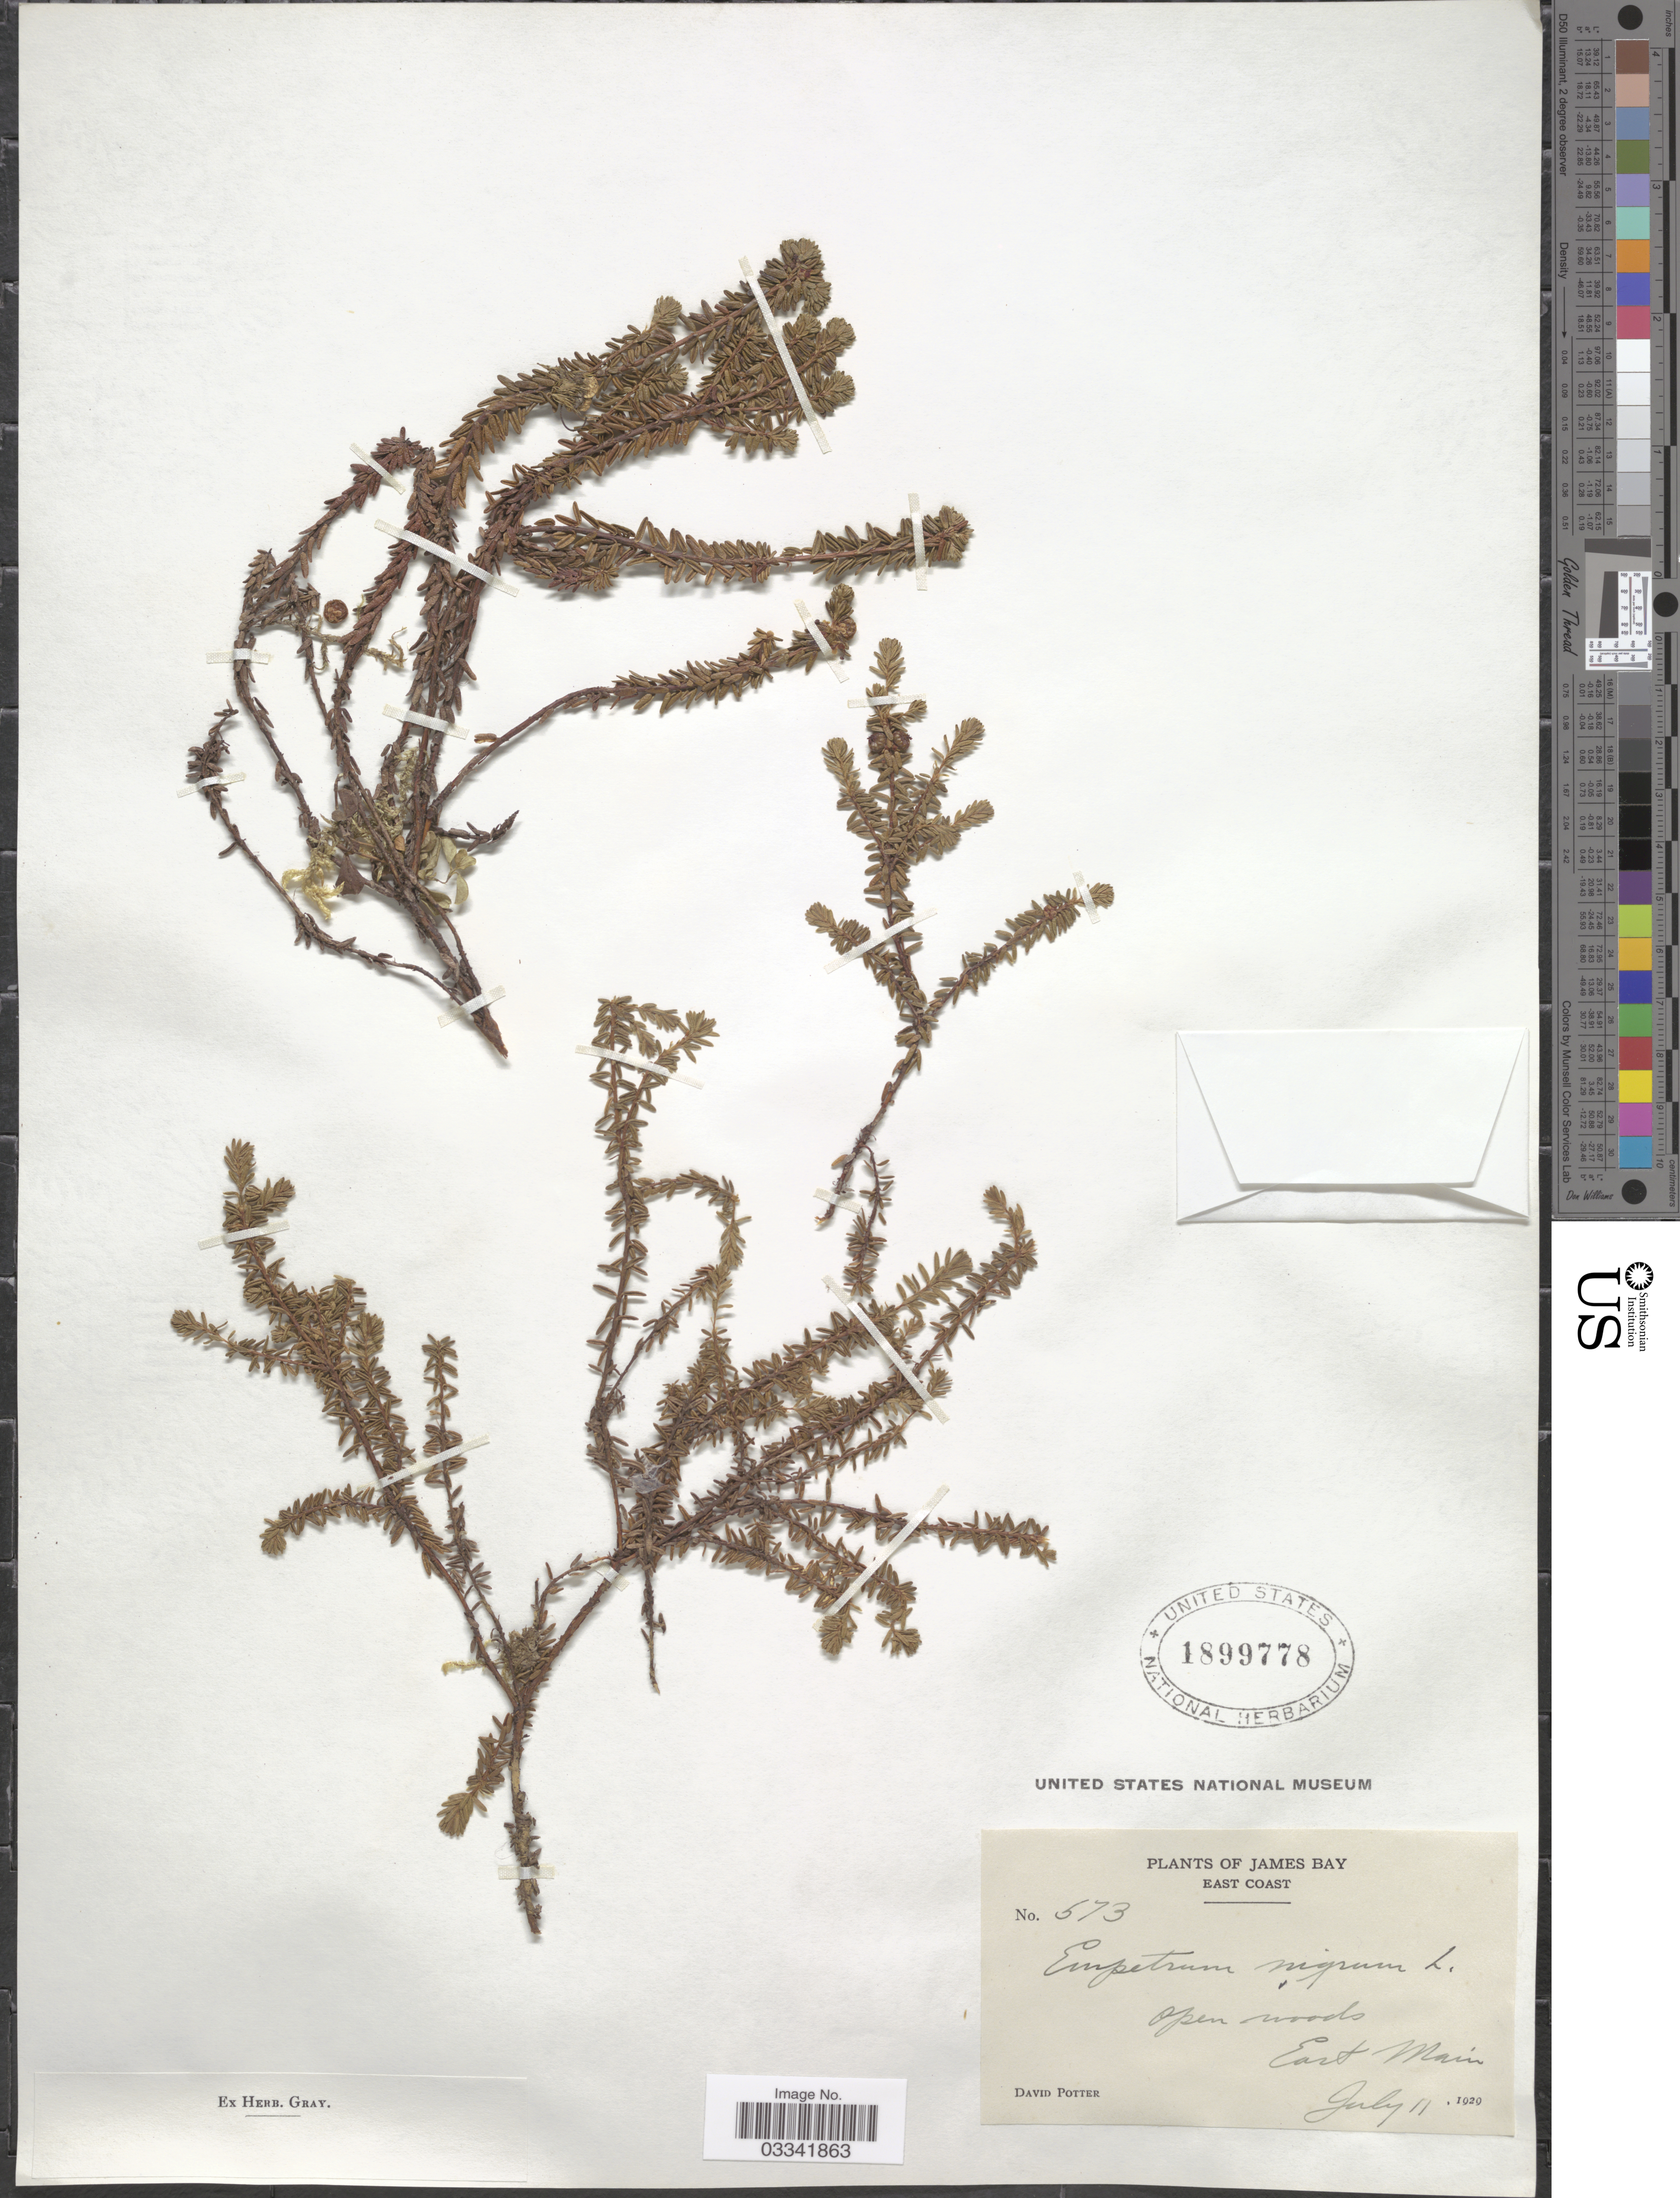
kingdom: Plantae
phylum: Tracheophyta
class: Magnoliopsida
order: Ericales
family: Ericaceae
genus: Empetrum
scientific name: Empetrum nigrum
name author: L.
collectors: D. Potter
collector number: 573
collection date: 1929-07-11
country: Canada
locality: James Bay, East Coast, East Main.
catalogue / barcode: US 1899778